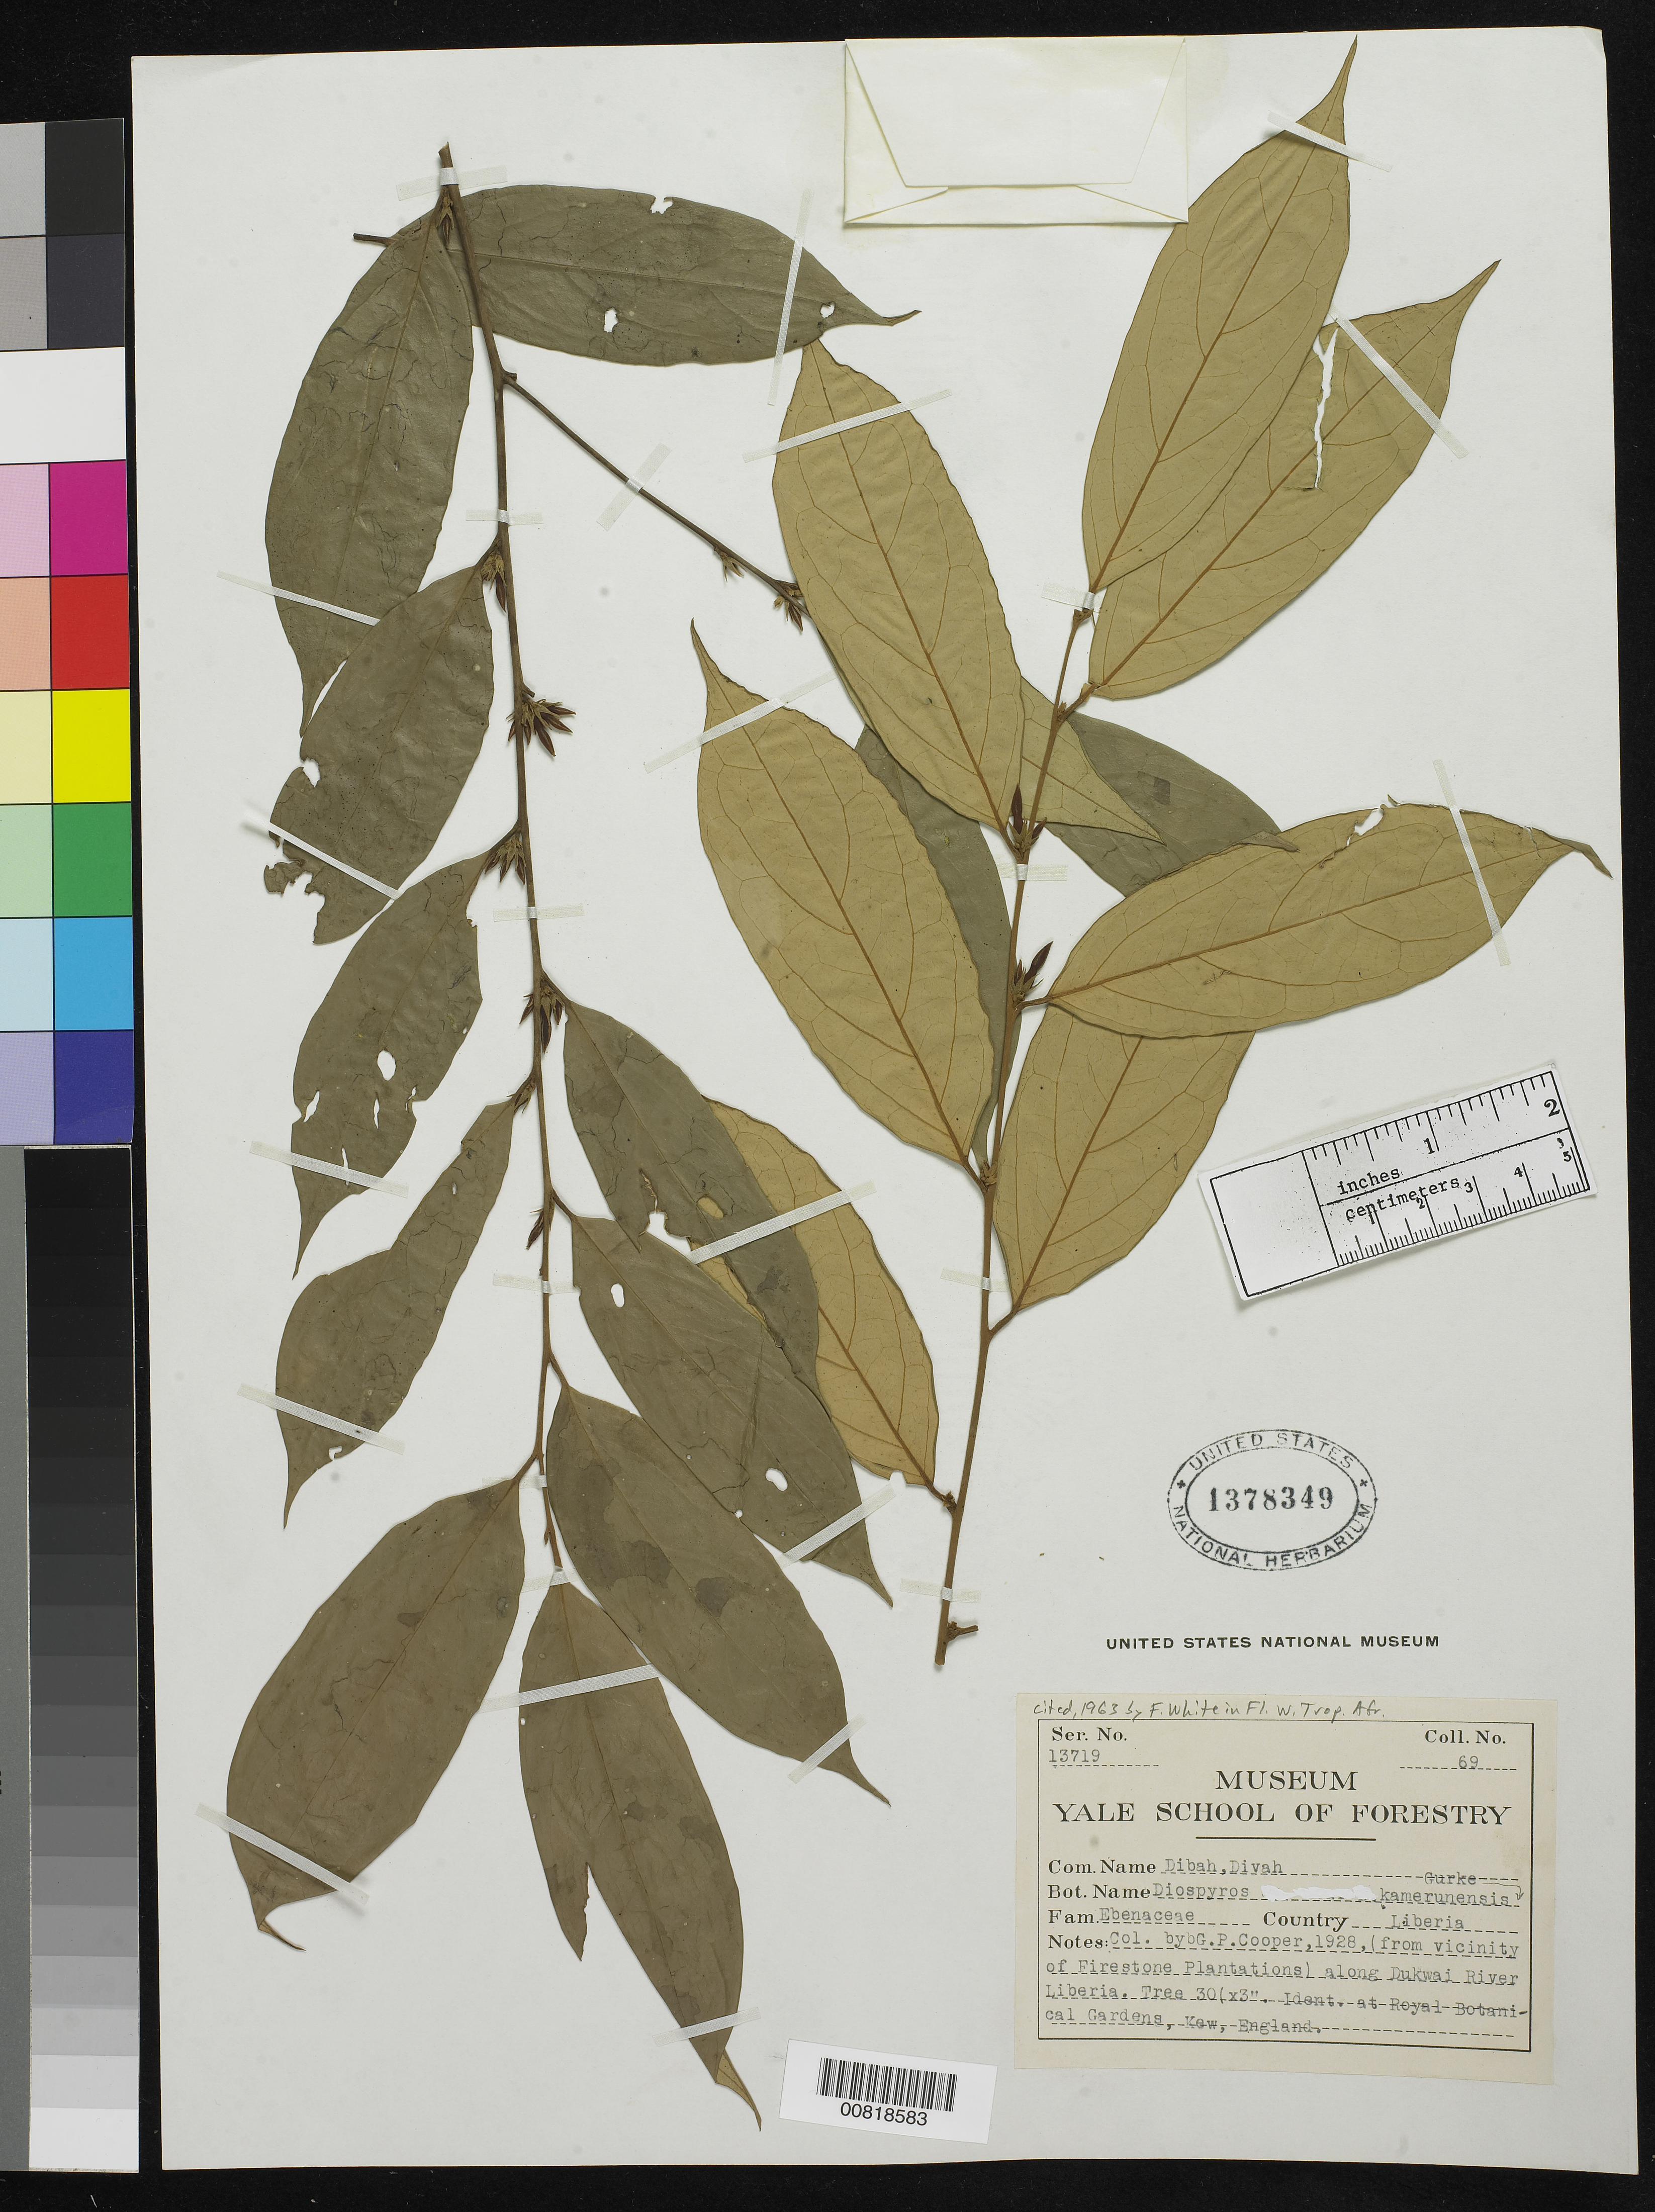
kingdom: Plantae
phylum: Tracheophyta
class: Magnoliopsida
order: Ericales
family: Ebenaceae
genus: Diospyros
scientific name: Diospyros kamerunensis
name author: Gürke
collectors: G. Cooper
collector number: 69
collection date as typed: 1928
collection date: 1928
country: Liberia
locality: (near Firestone Plantations) along Dukwai River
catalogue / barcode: US 1378349